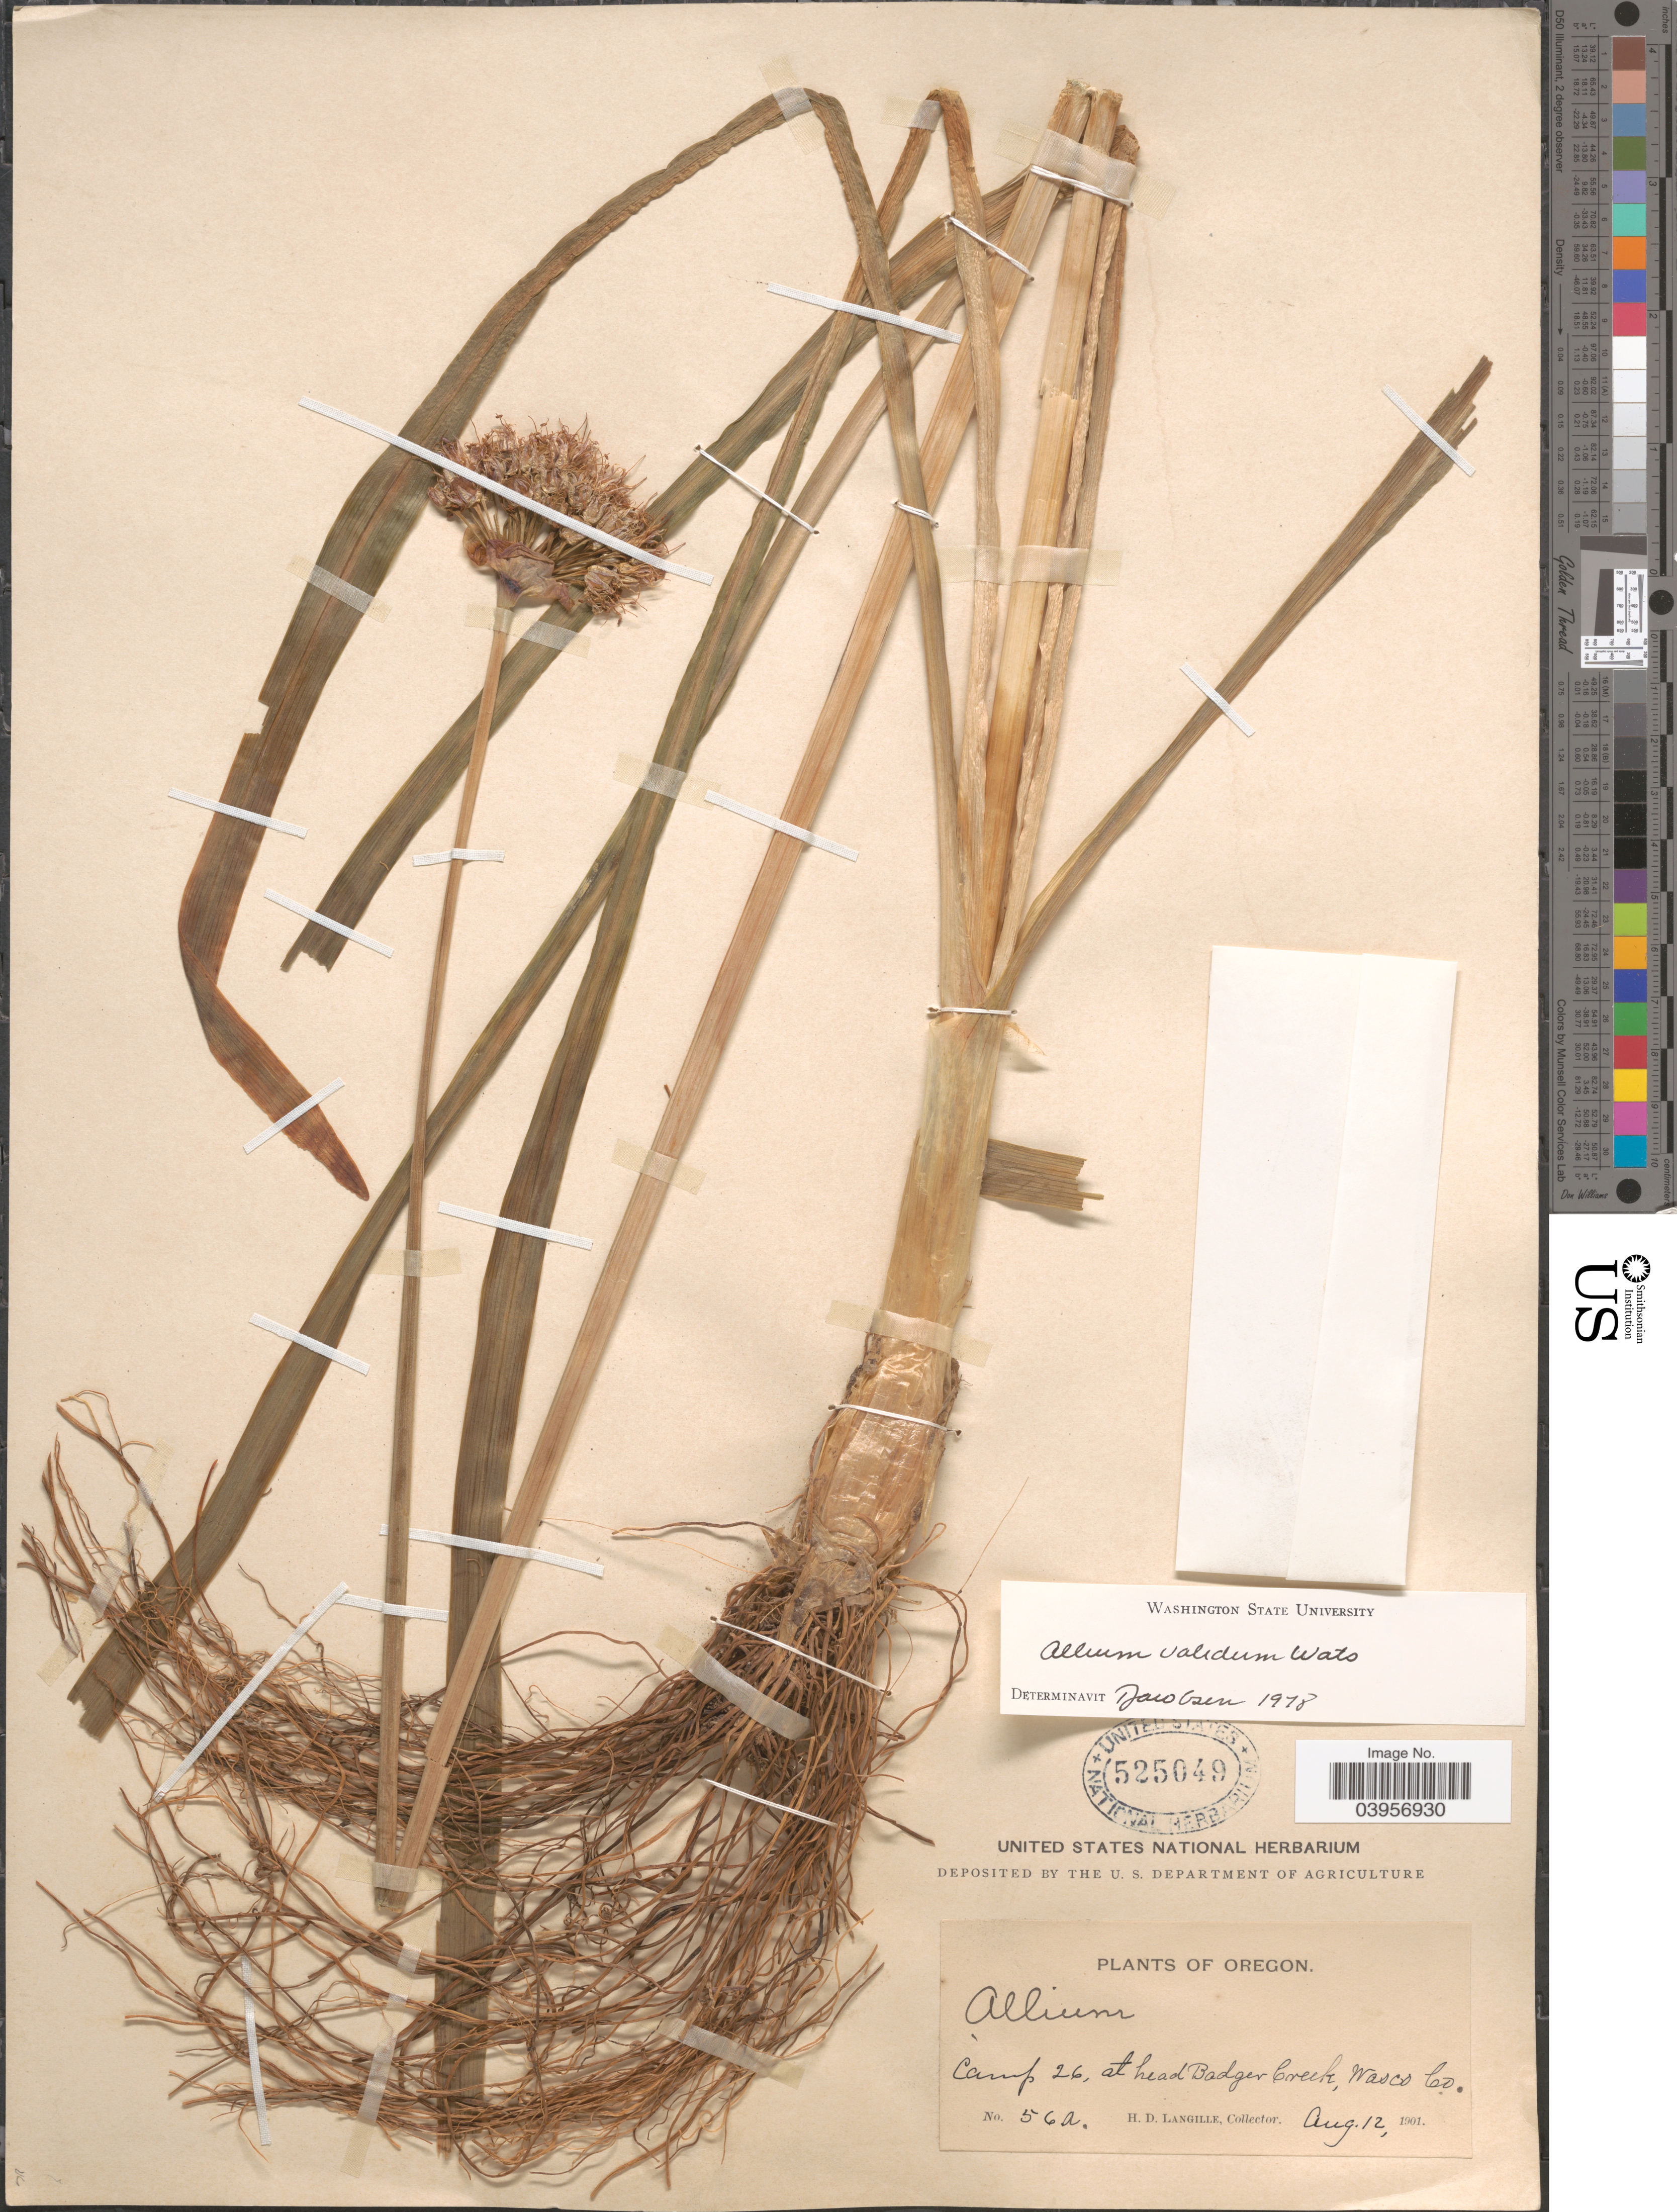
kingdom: Plantae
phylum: Tracheophyta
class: Liliopsida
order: Asparagales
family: Amaryllidaceae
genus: Allium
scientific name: Allium validum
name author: S. Watson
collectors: H. Langille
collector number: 56a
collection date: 1901-08-12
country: United States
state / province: Oregon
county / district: Wasco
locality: Camp 26, at head Badger Creek, Wasco Co.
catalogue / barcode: US 525049